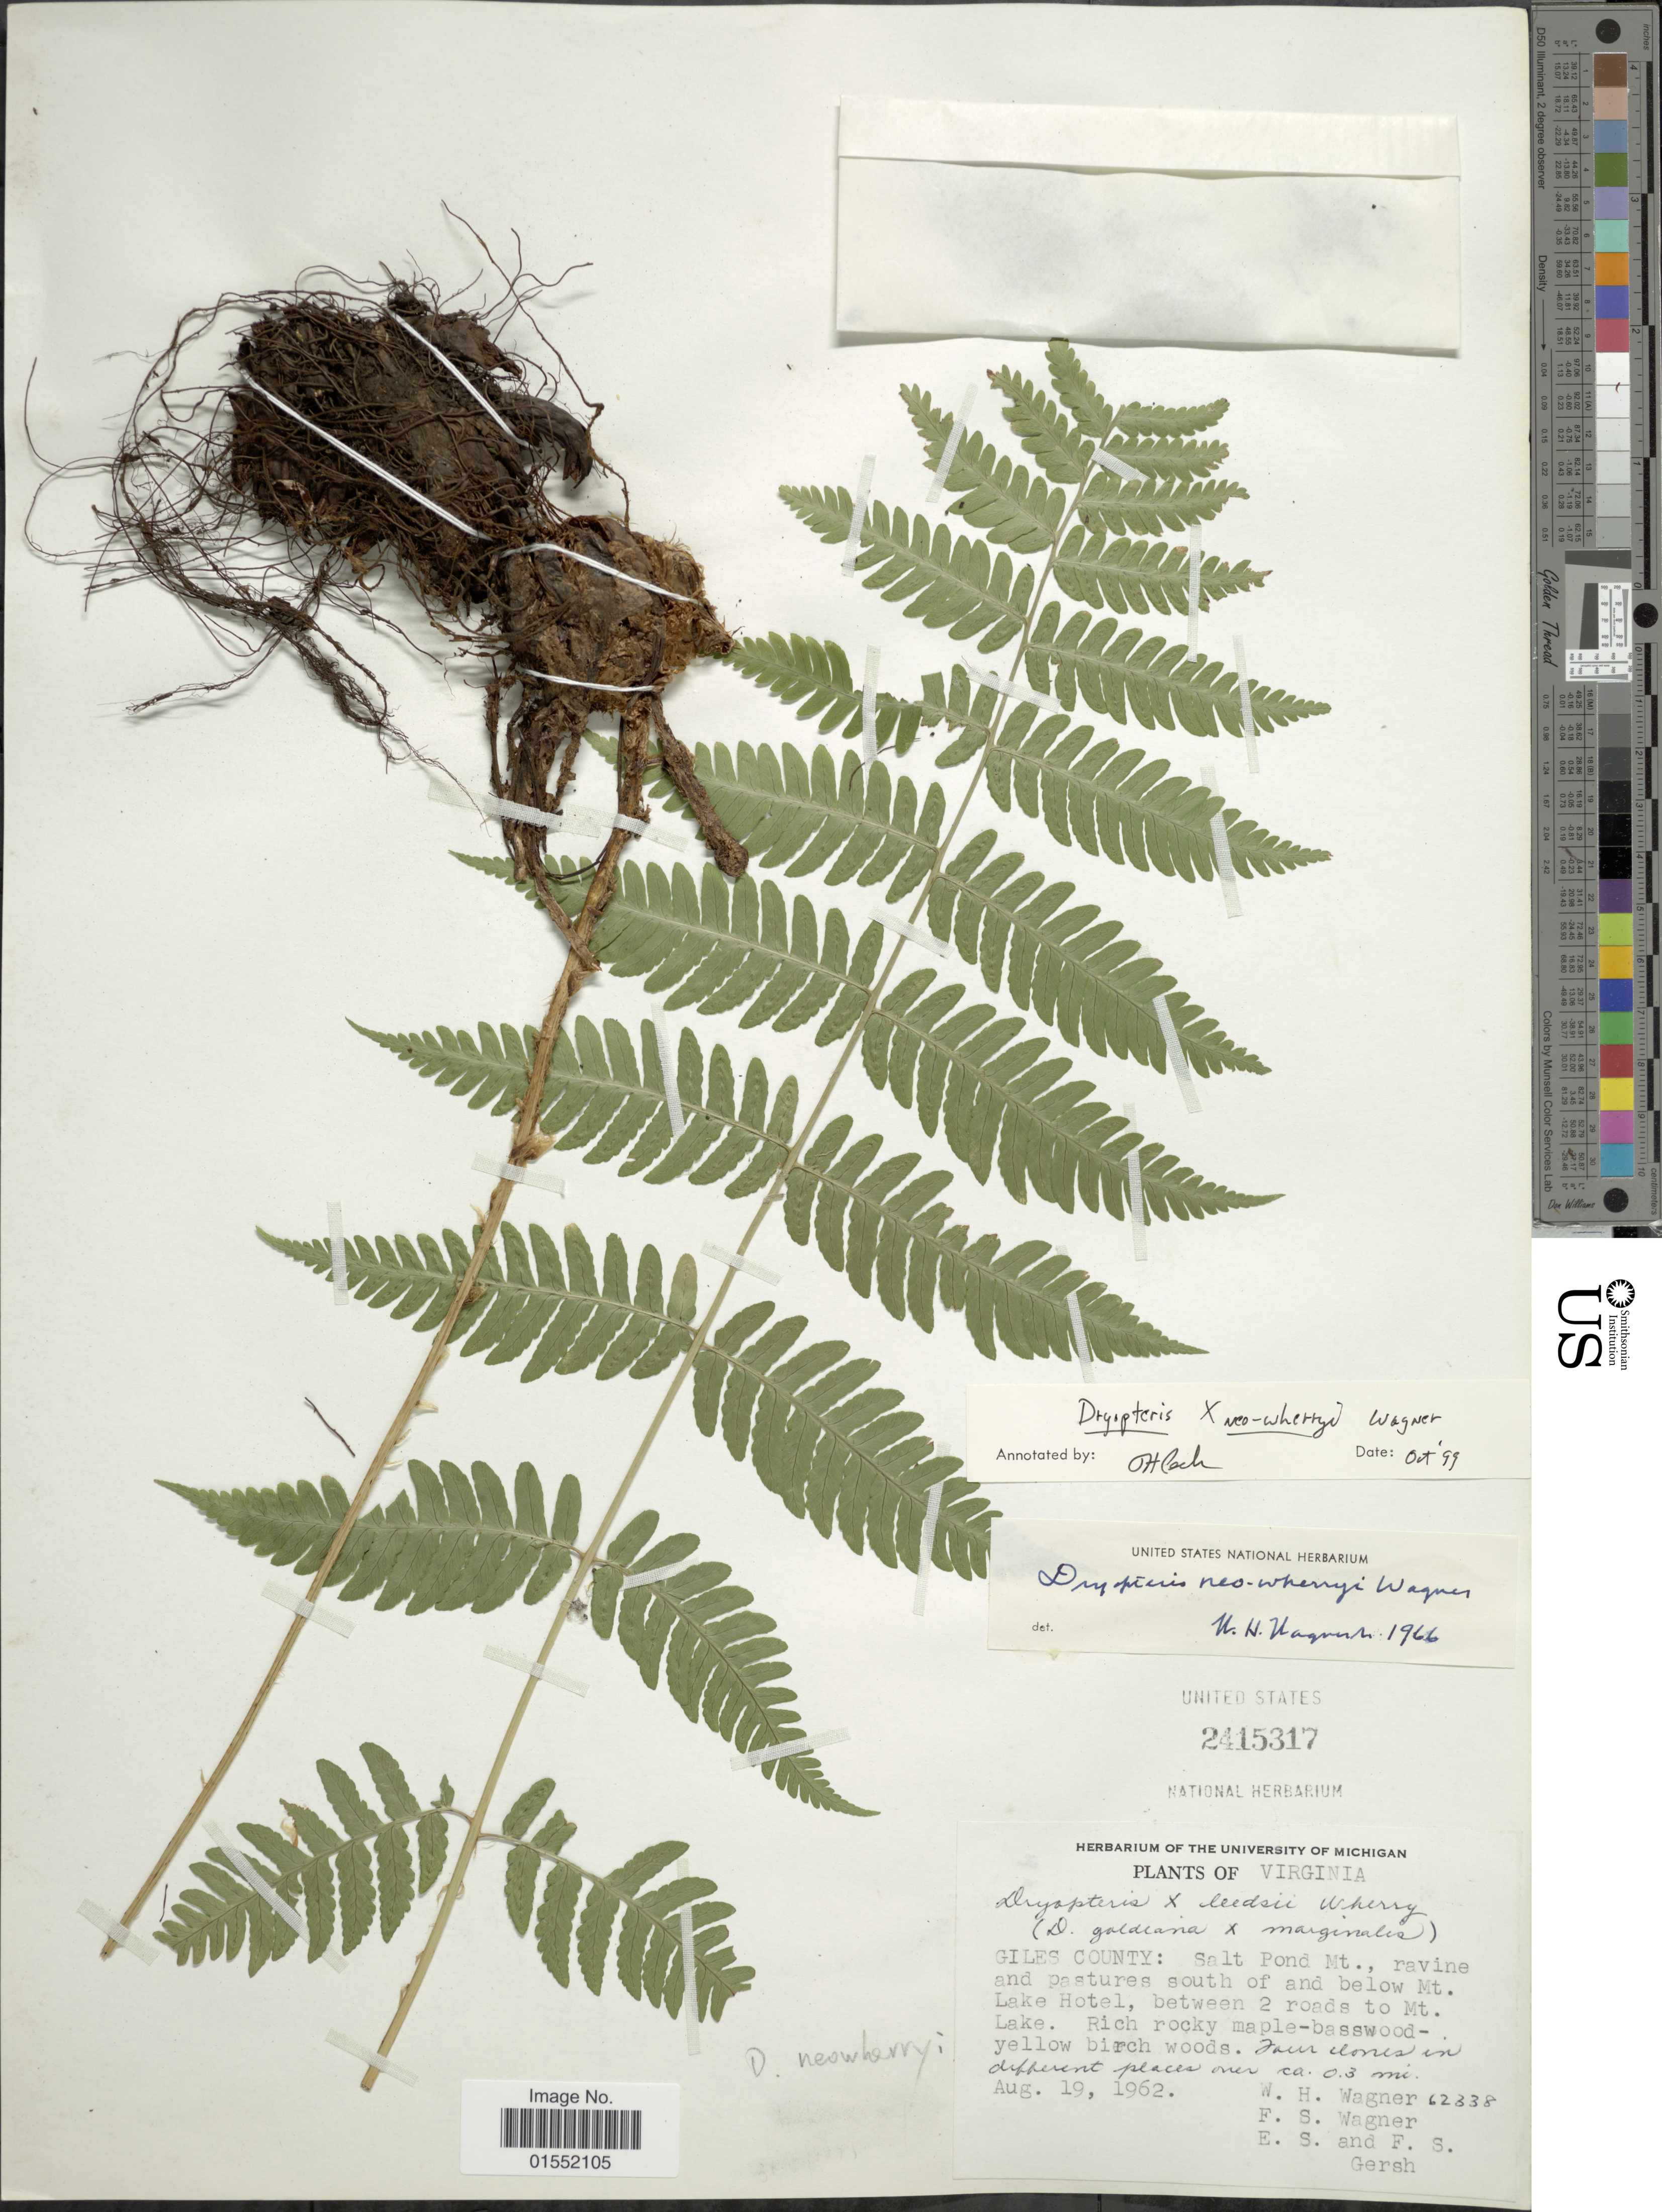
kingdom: Plantae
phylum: Tracheophyta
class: Polypodiopsida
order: Polypodiales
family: Dryopteridaceae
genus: Dryopteris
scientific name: Dryopteris x neowherryi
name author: W.H. Wagner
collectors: W. H. Wagner, F. S. Wagner, E. Gersh & F. Gersh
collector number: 62338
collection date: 1962-08-19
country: United States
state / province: Virginia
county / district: Giles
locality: Salt Pond Mt., ravine and pastures south of and below Mt. Lake Hotel, between 2 roads to Mt. Lake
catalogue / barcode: US 2415317